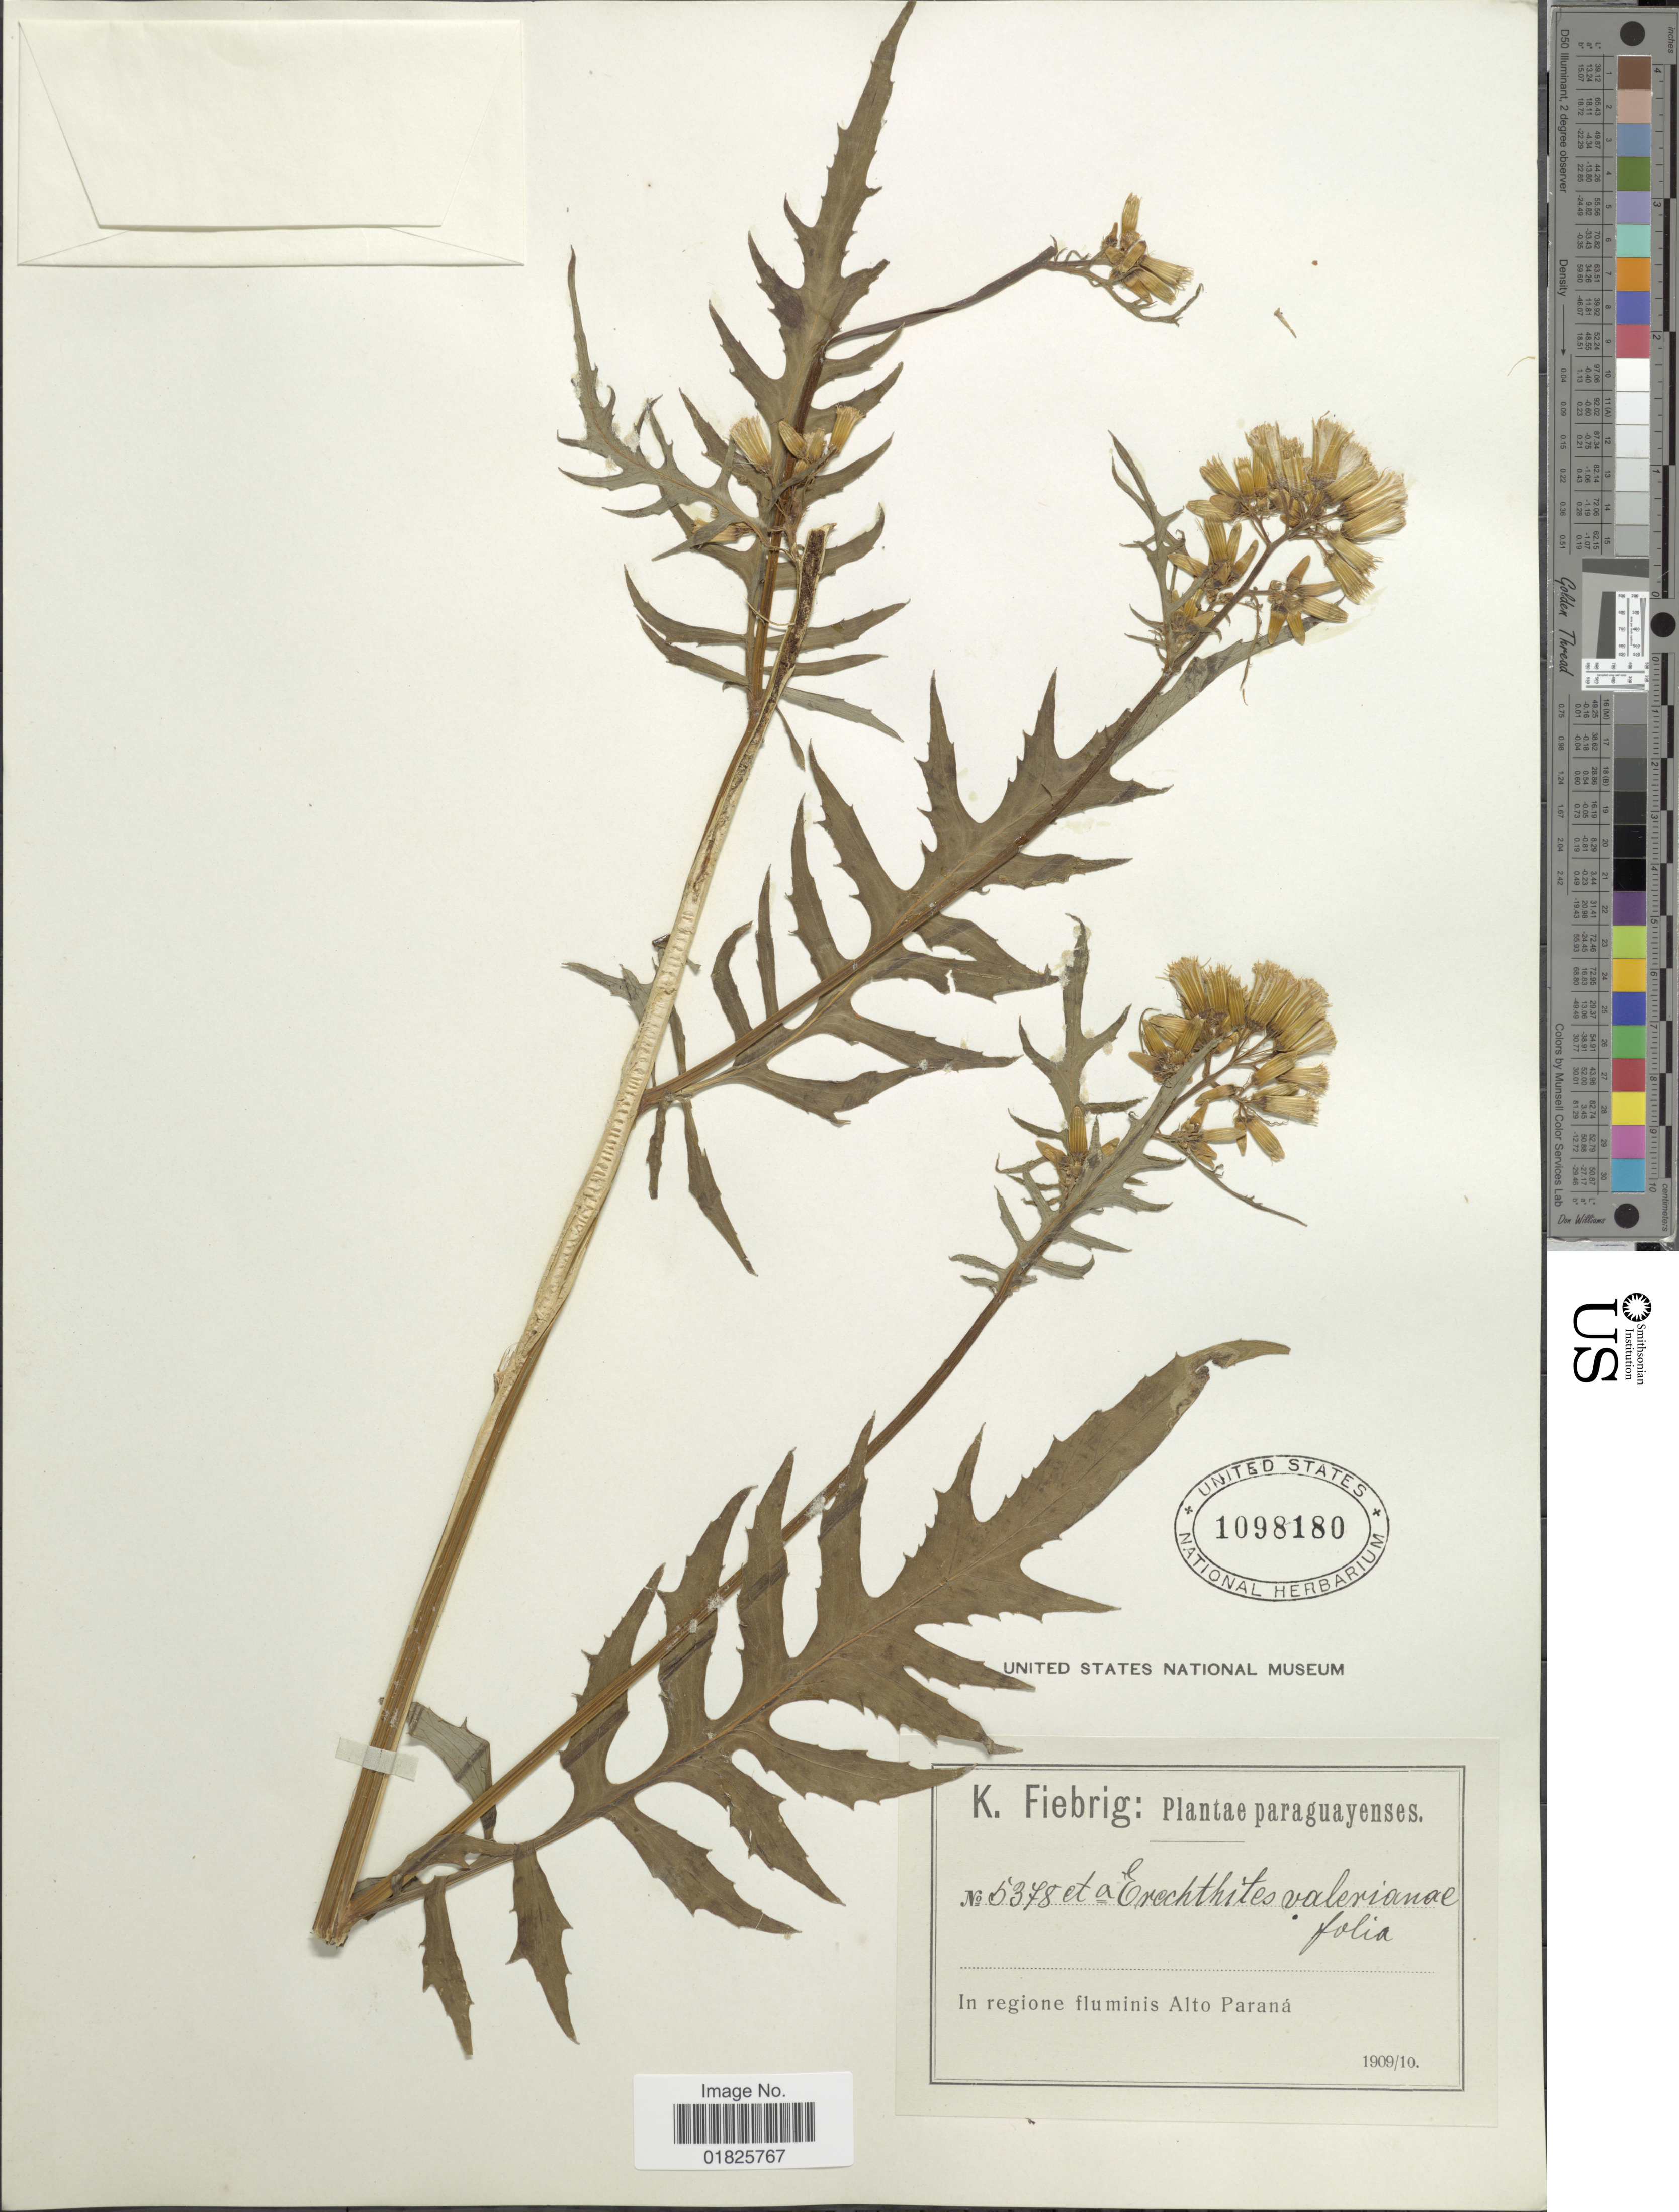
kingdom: Plantae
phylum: Tracheophyta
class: Magnoliopsida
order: Asterales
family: Asteraceae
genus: Erechtites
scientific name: Erechtites valerianifolius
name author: (Link ex Spreng.) DC.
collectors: K. Fiebrig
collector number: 5378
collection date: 1909/1910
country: Paraguay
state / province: Alto Parana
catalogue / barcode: US 1098180